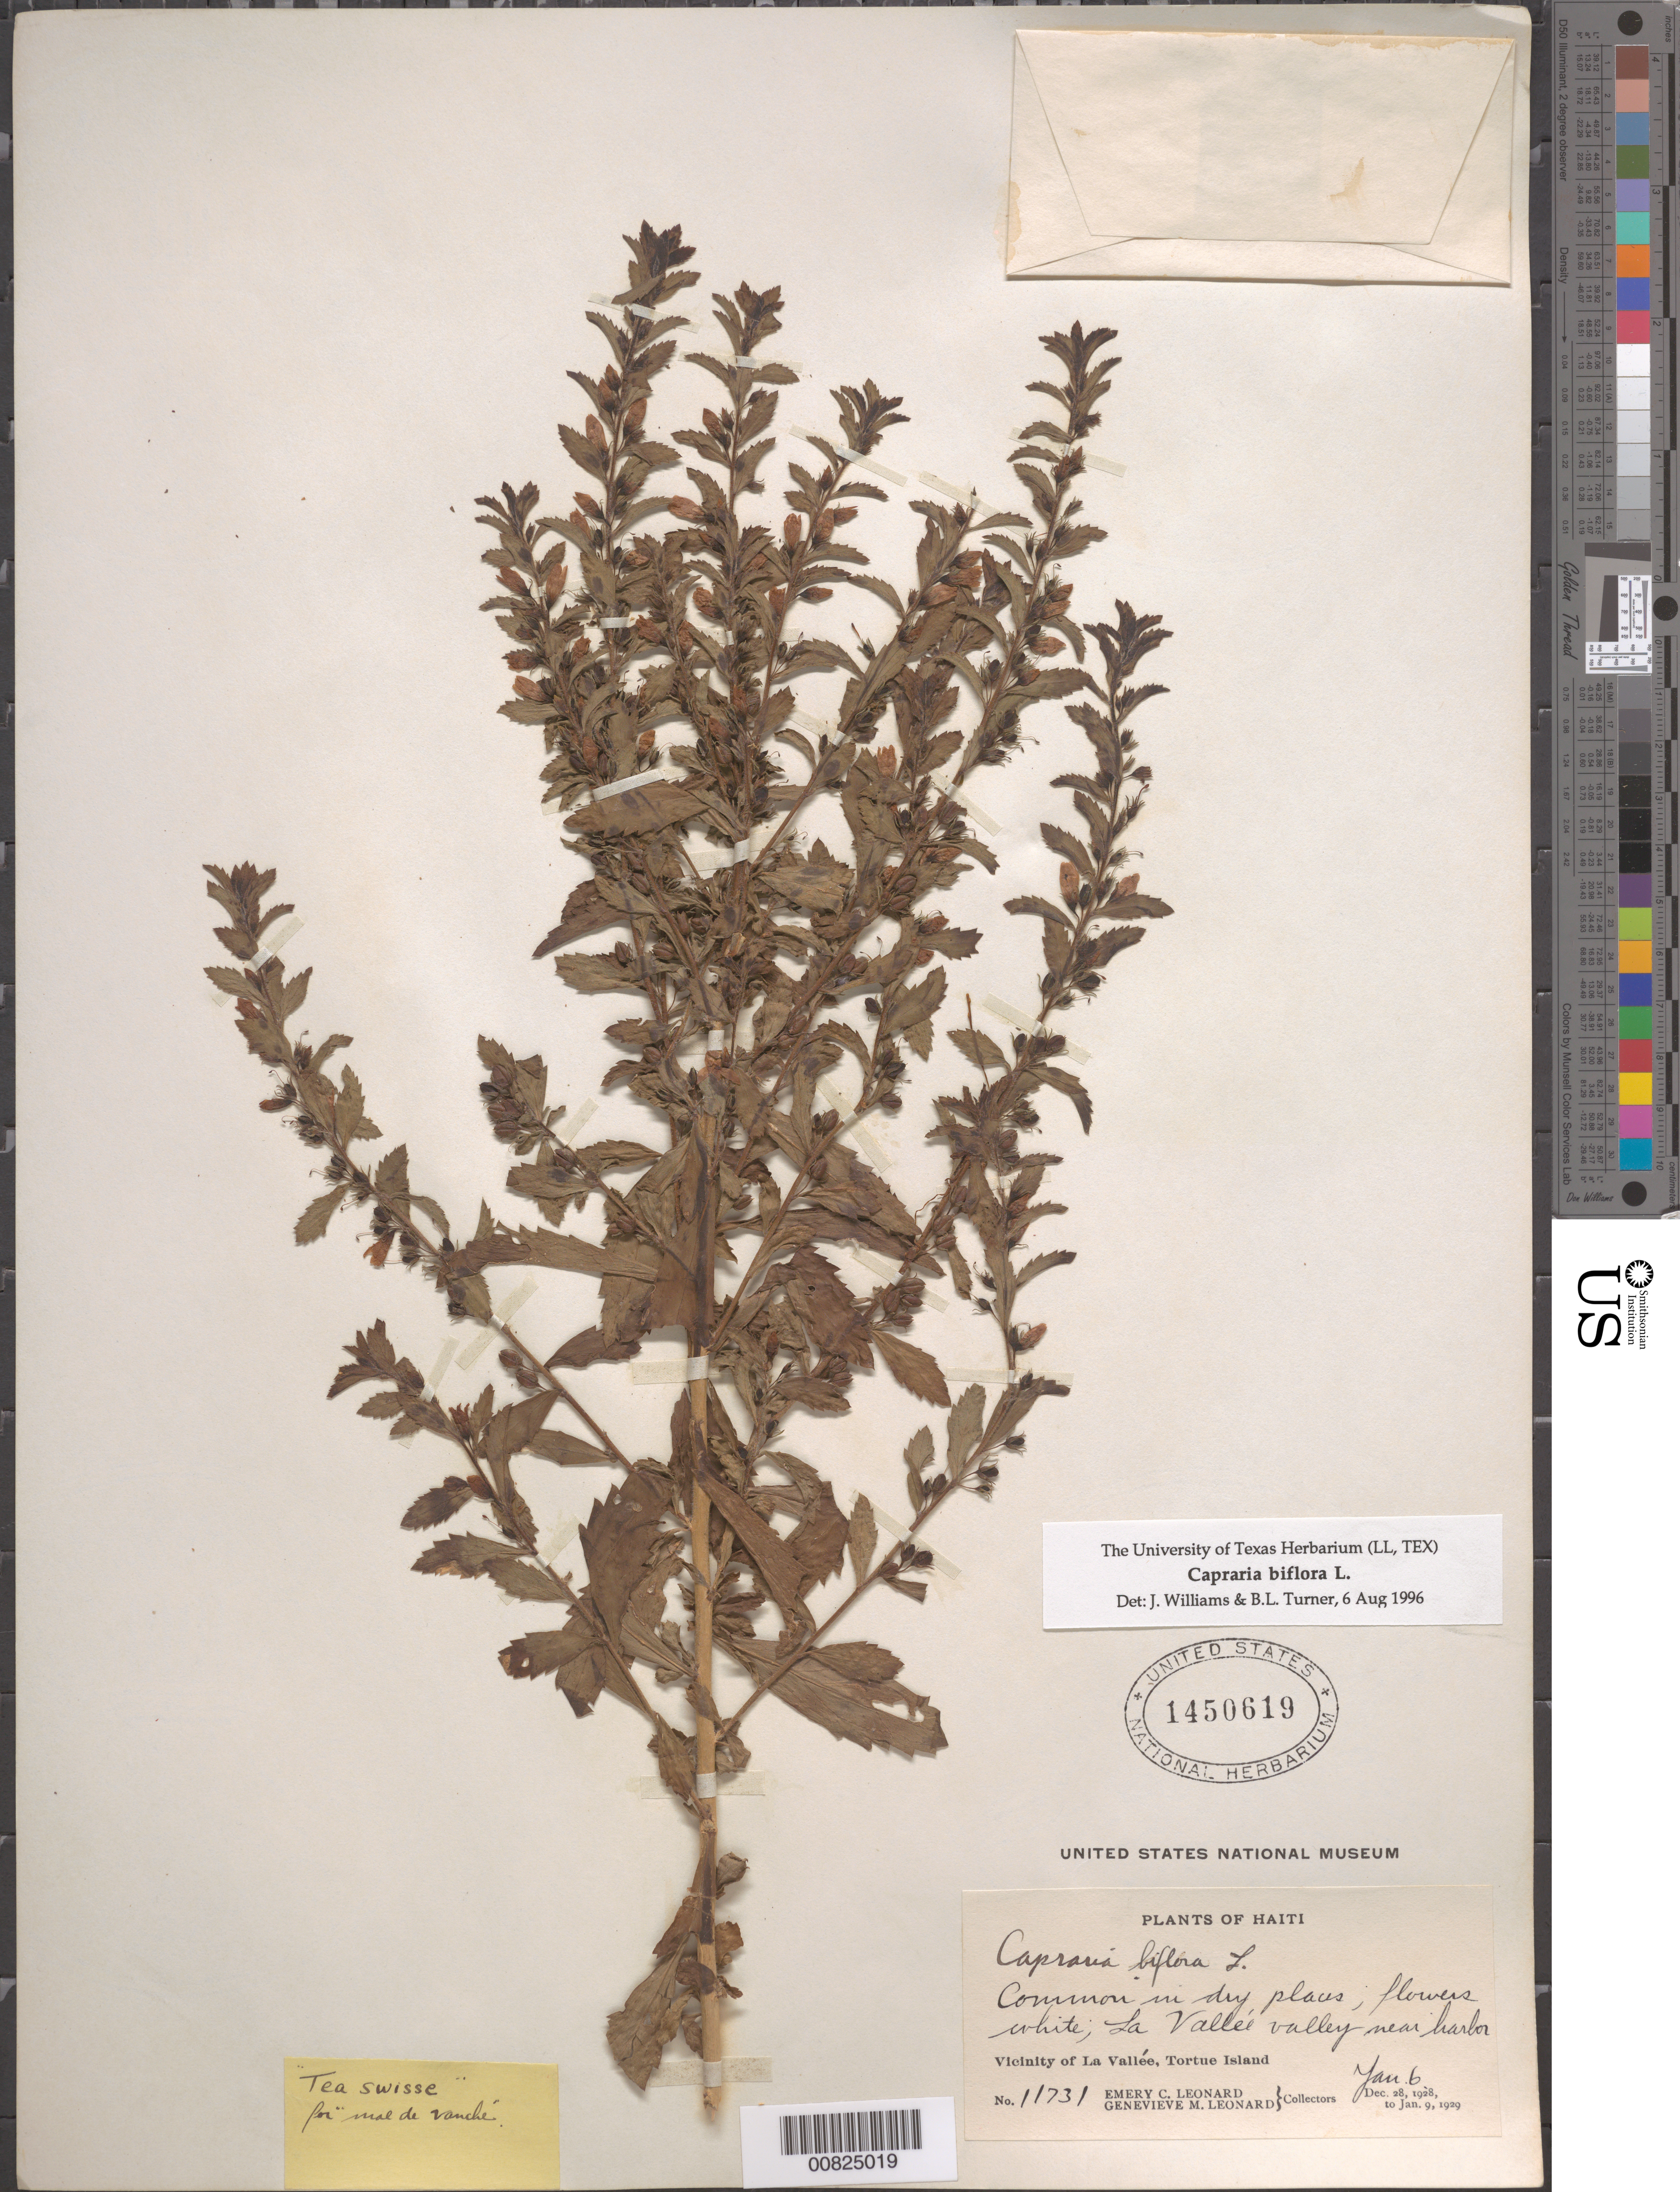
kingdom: Plantae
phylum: Tracheophyta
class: Magnoliopsida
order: Lamiales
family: Scrophulariaceae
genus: Capraria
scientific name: Capraria biflora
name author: L.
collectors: E. C. Leonard & G. M. Leonard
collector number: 11731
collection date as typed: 06 Jan 1926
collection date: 1926-01-06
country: Haiti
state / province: Nord-Ouest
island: Île de la Tortue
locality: Vicinity of La Vallée, La Vallée near harbor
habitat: Dry places near harbor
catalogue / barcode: US 1450619